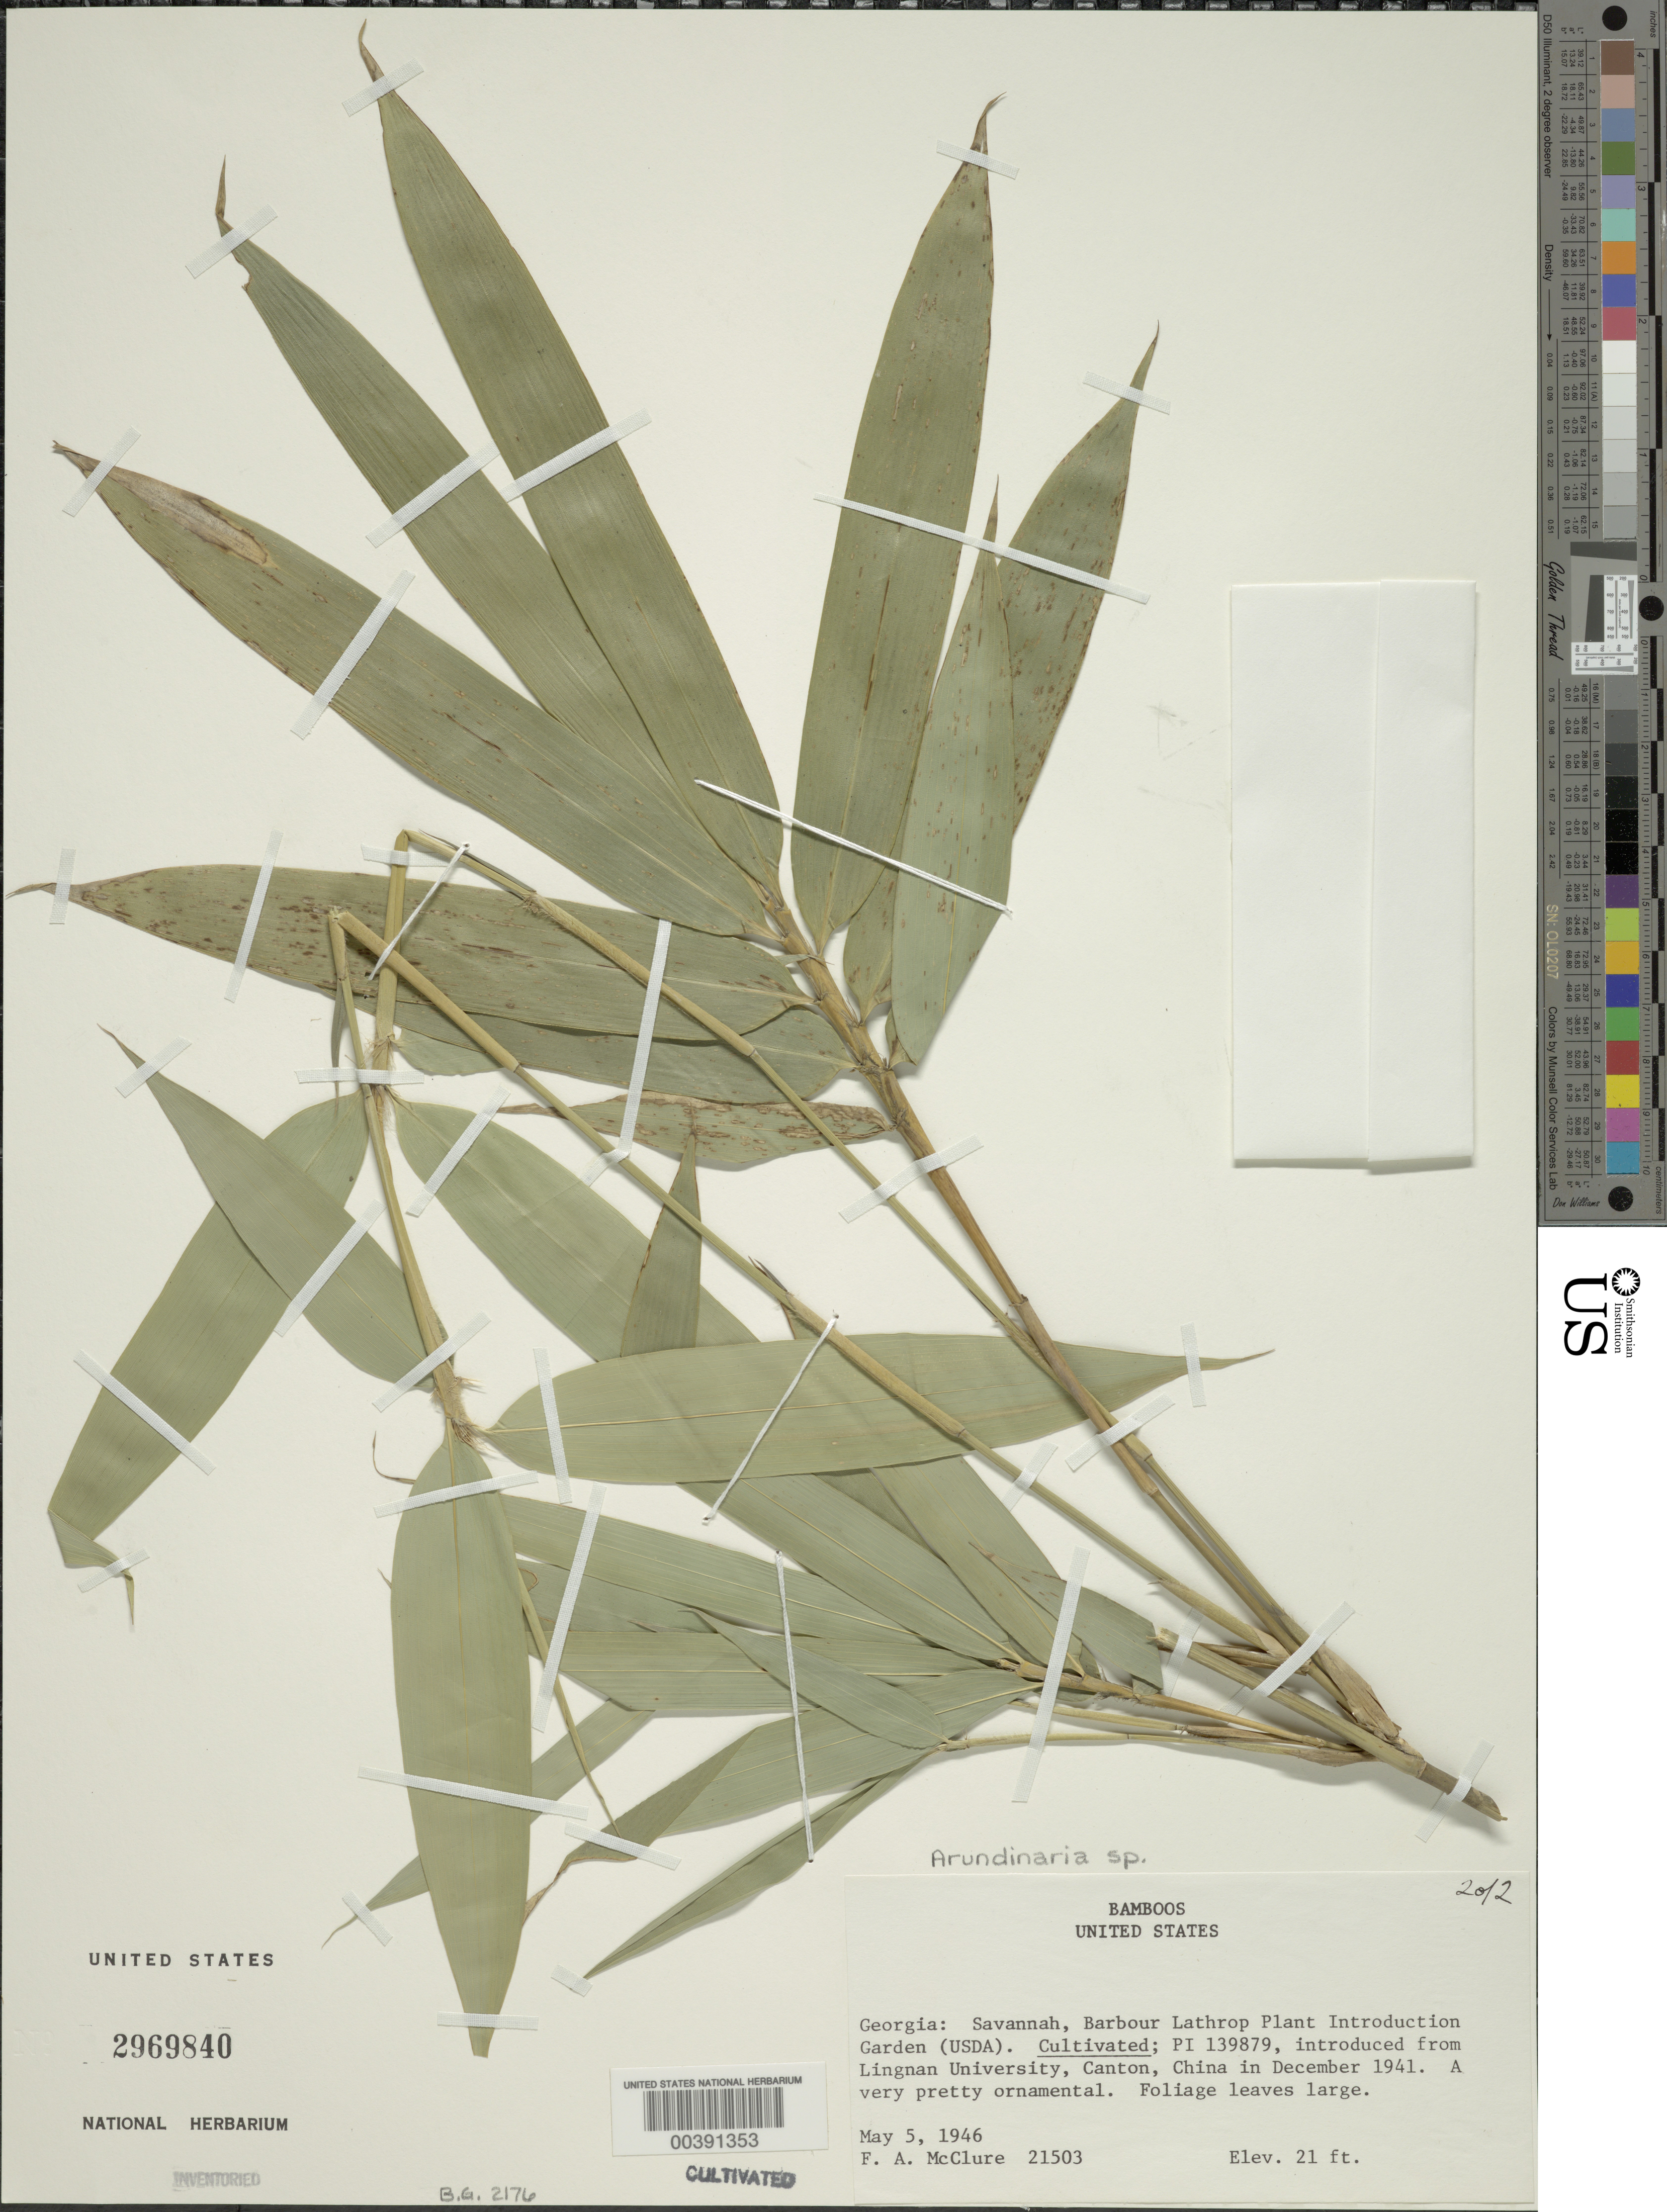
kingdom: Plantae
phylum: Tracheophyta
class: Liliopsida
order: Poales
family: Poaceae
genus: Arundinaria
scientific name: Arundinaria sp.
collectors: F. A. McClure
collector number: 21503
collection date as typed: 05 May 1946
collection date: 1946-05-05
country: United States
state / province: Georgia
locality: Savannah, Barbour Lathrop Plant Introduction Garden (USDA)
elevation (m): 6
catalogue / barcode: US 2969840